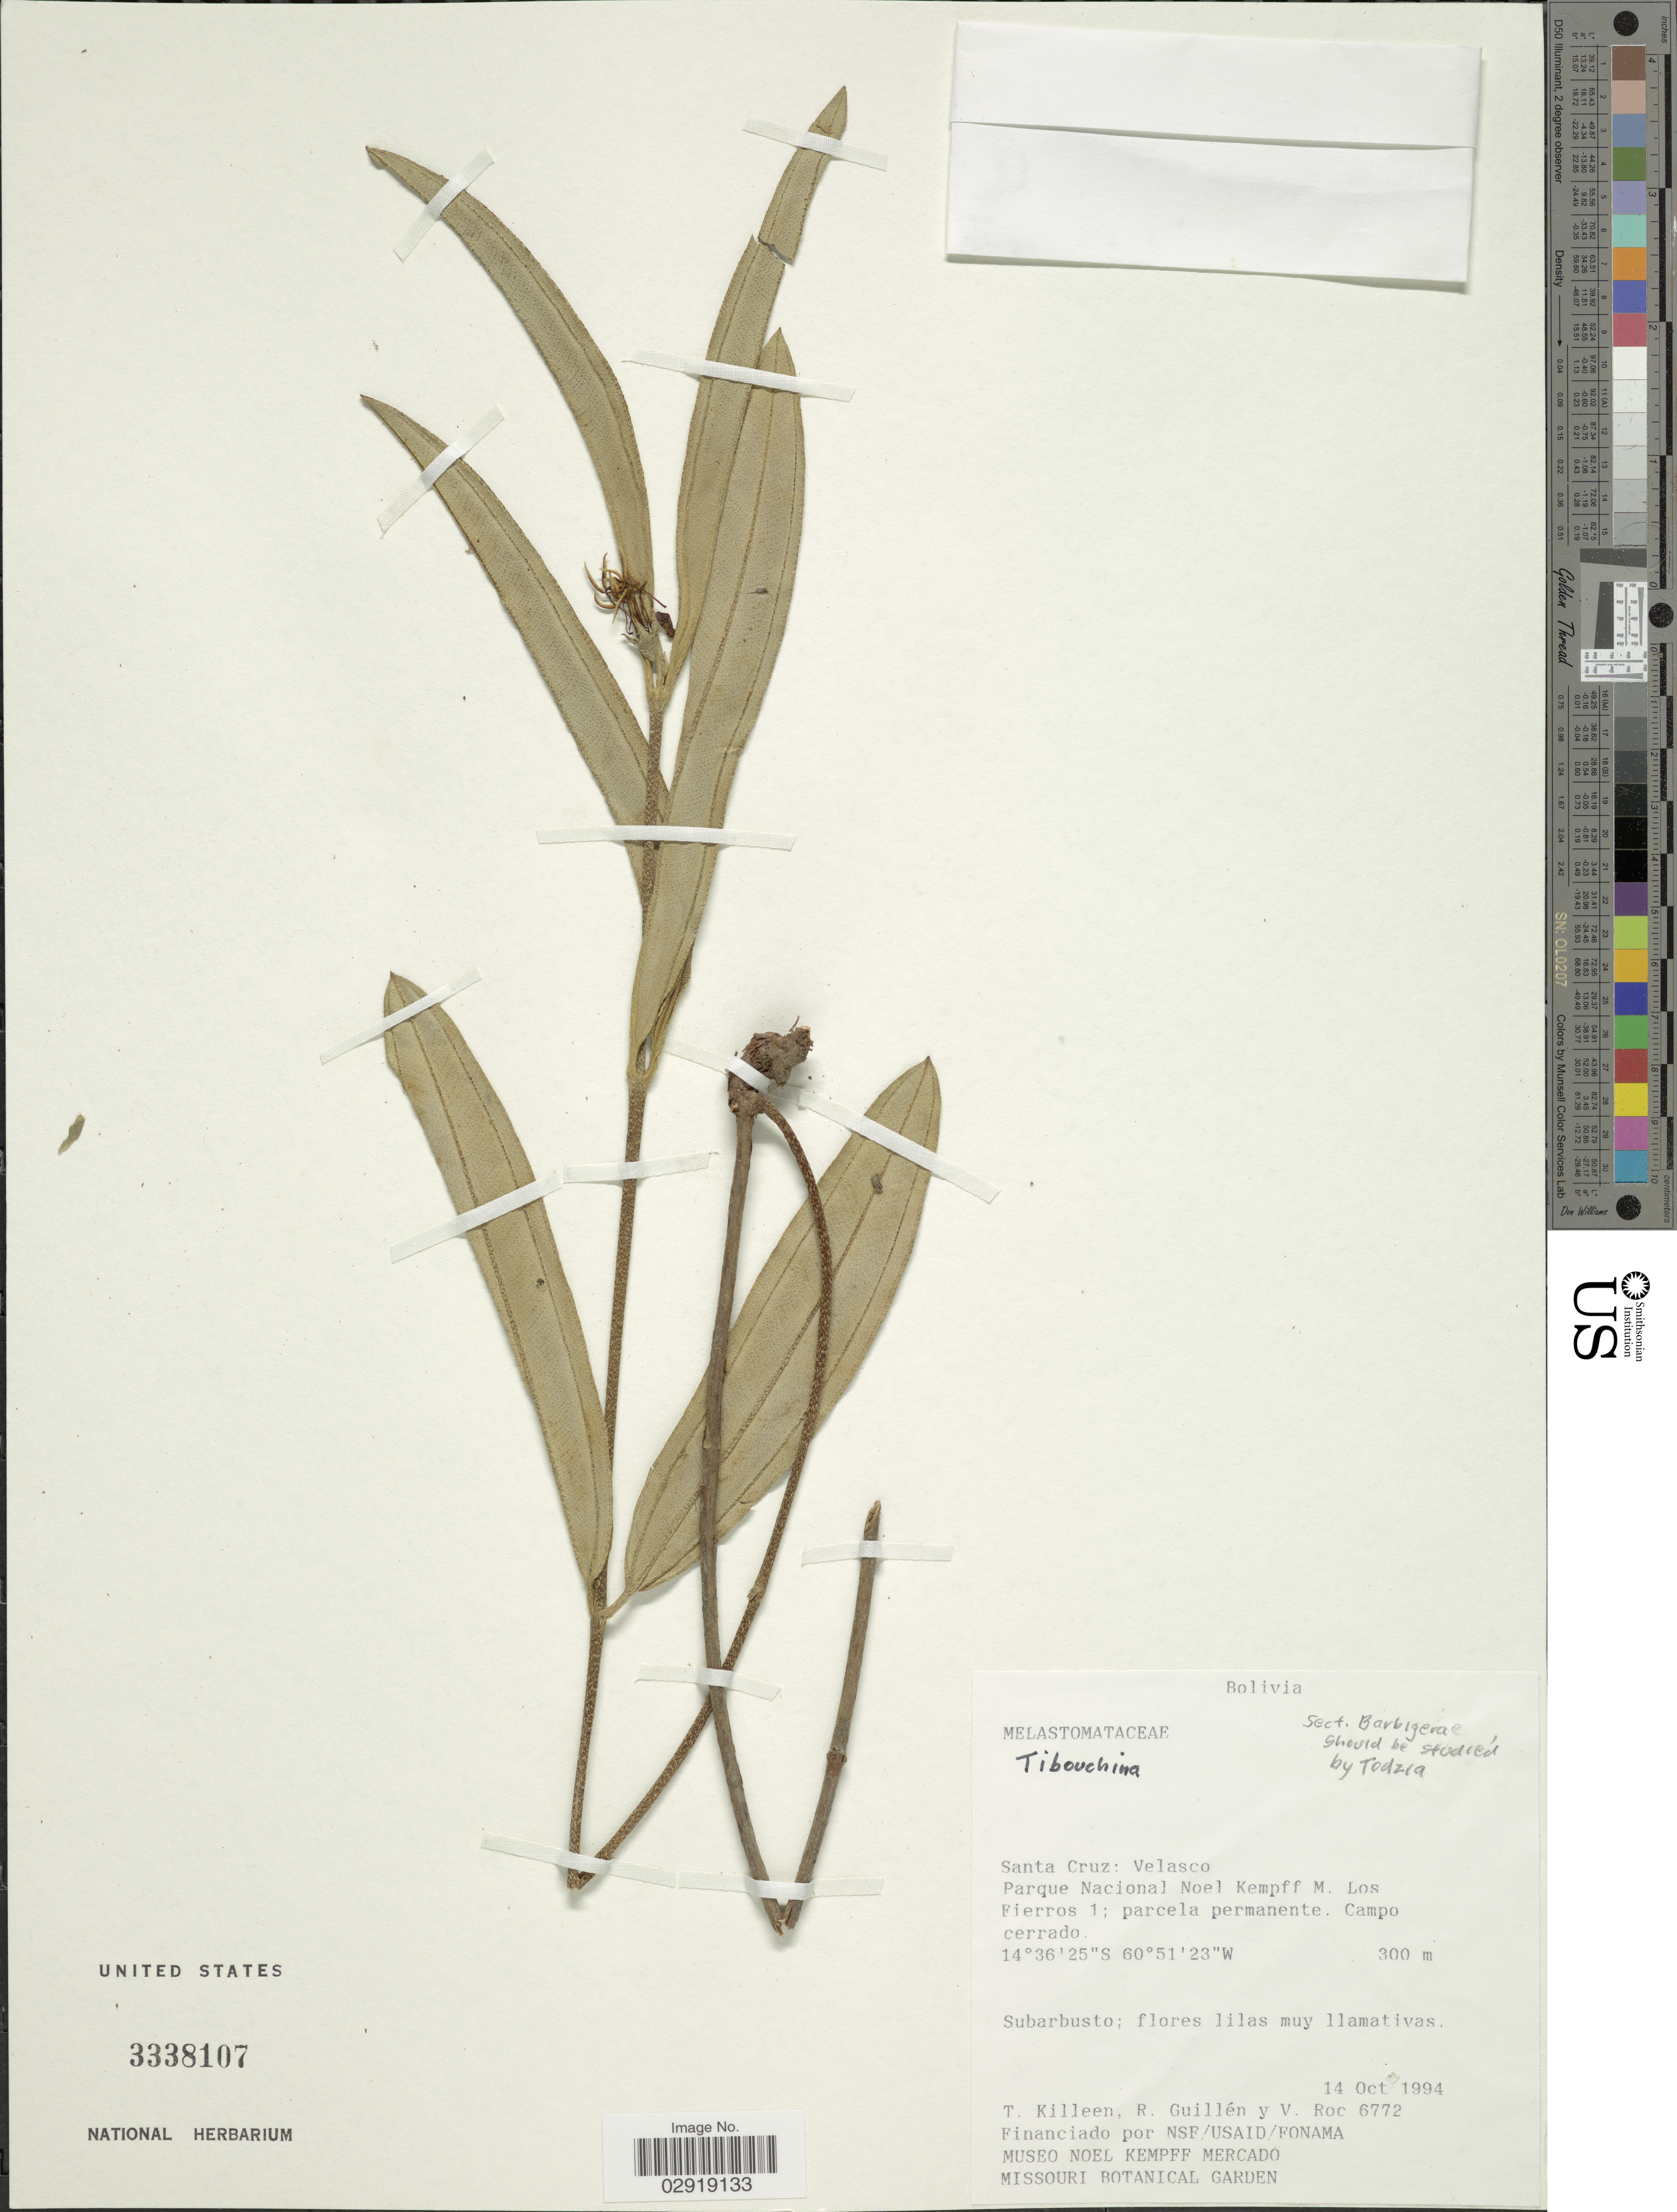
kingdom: Plantae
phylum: Tracheophyta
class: Magnoliopsida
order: Myrtales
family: Melastomataceae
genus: Tibouchina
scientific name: Tibouchina sp.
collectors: T. J. Killeen, R. Guillen & V. Roc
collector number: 6772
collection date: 1994-10-14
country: Bolivia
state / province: Santa Cruz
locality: Velasco. Parque Nacional Noel Kempff M. Los Fierros 1; parcela permanente. Campo cerrado.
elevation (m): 300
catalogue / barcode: US 3338107